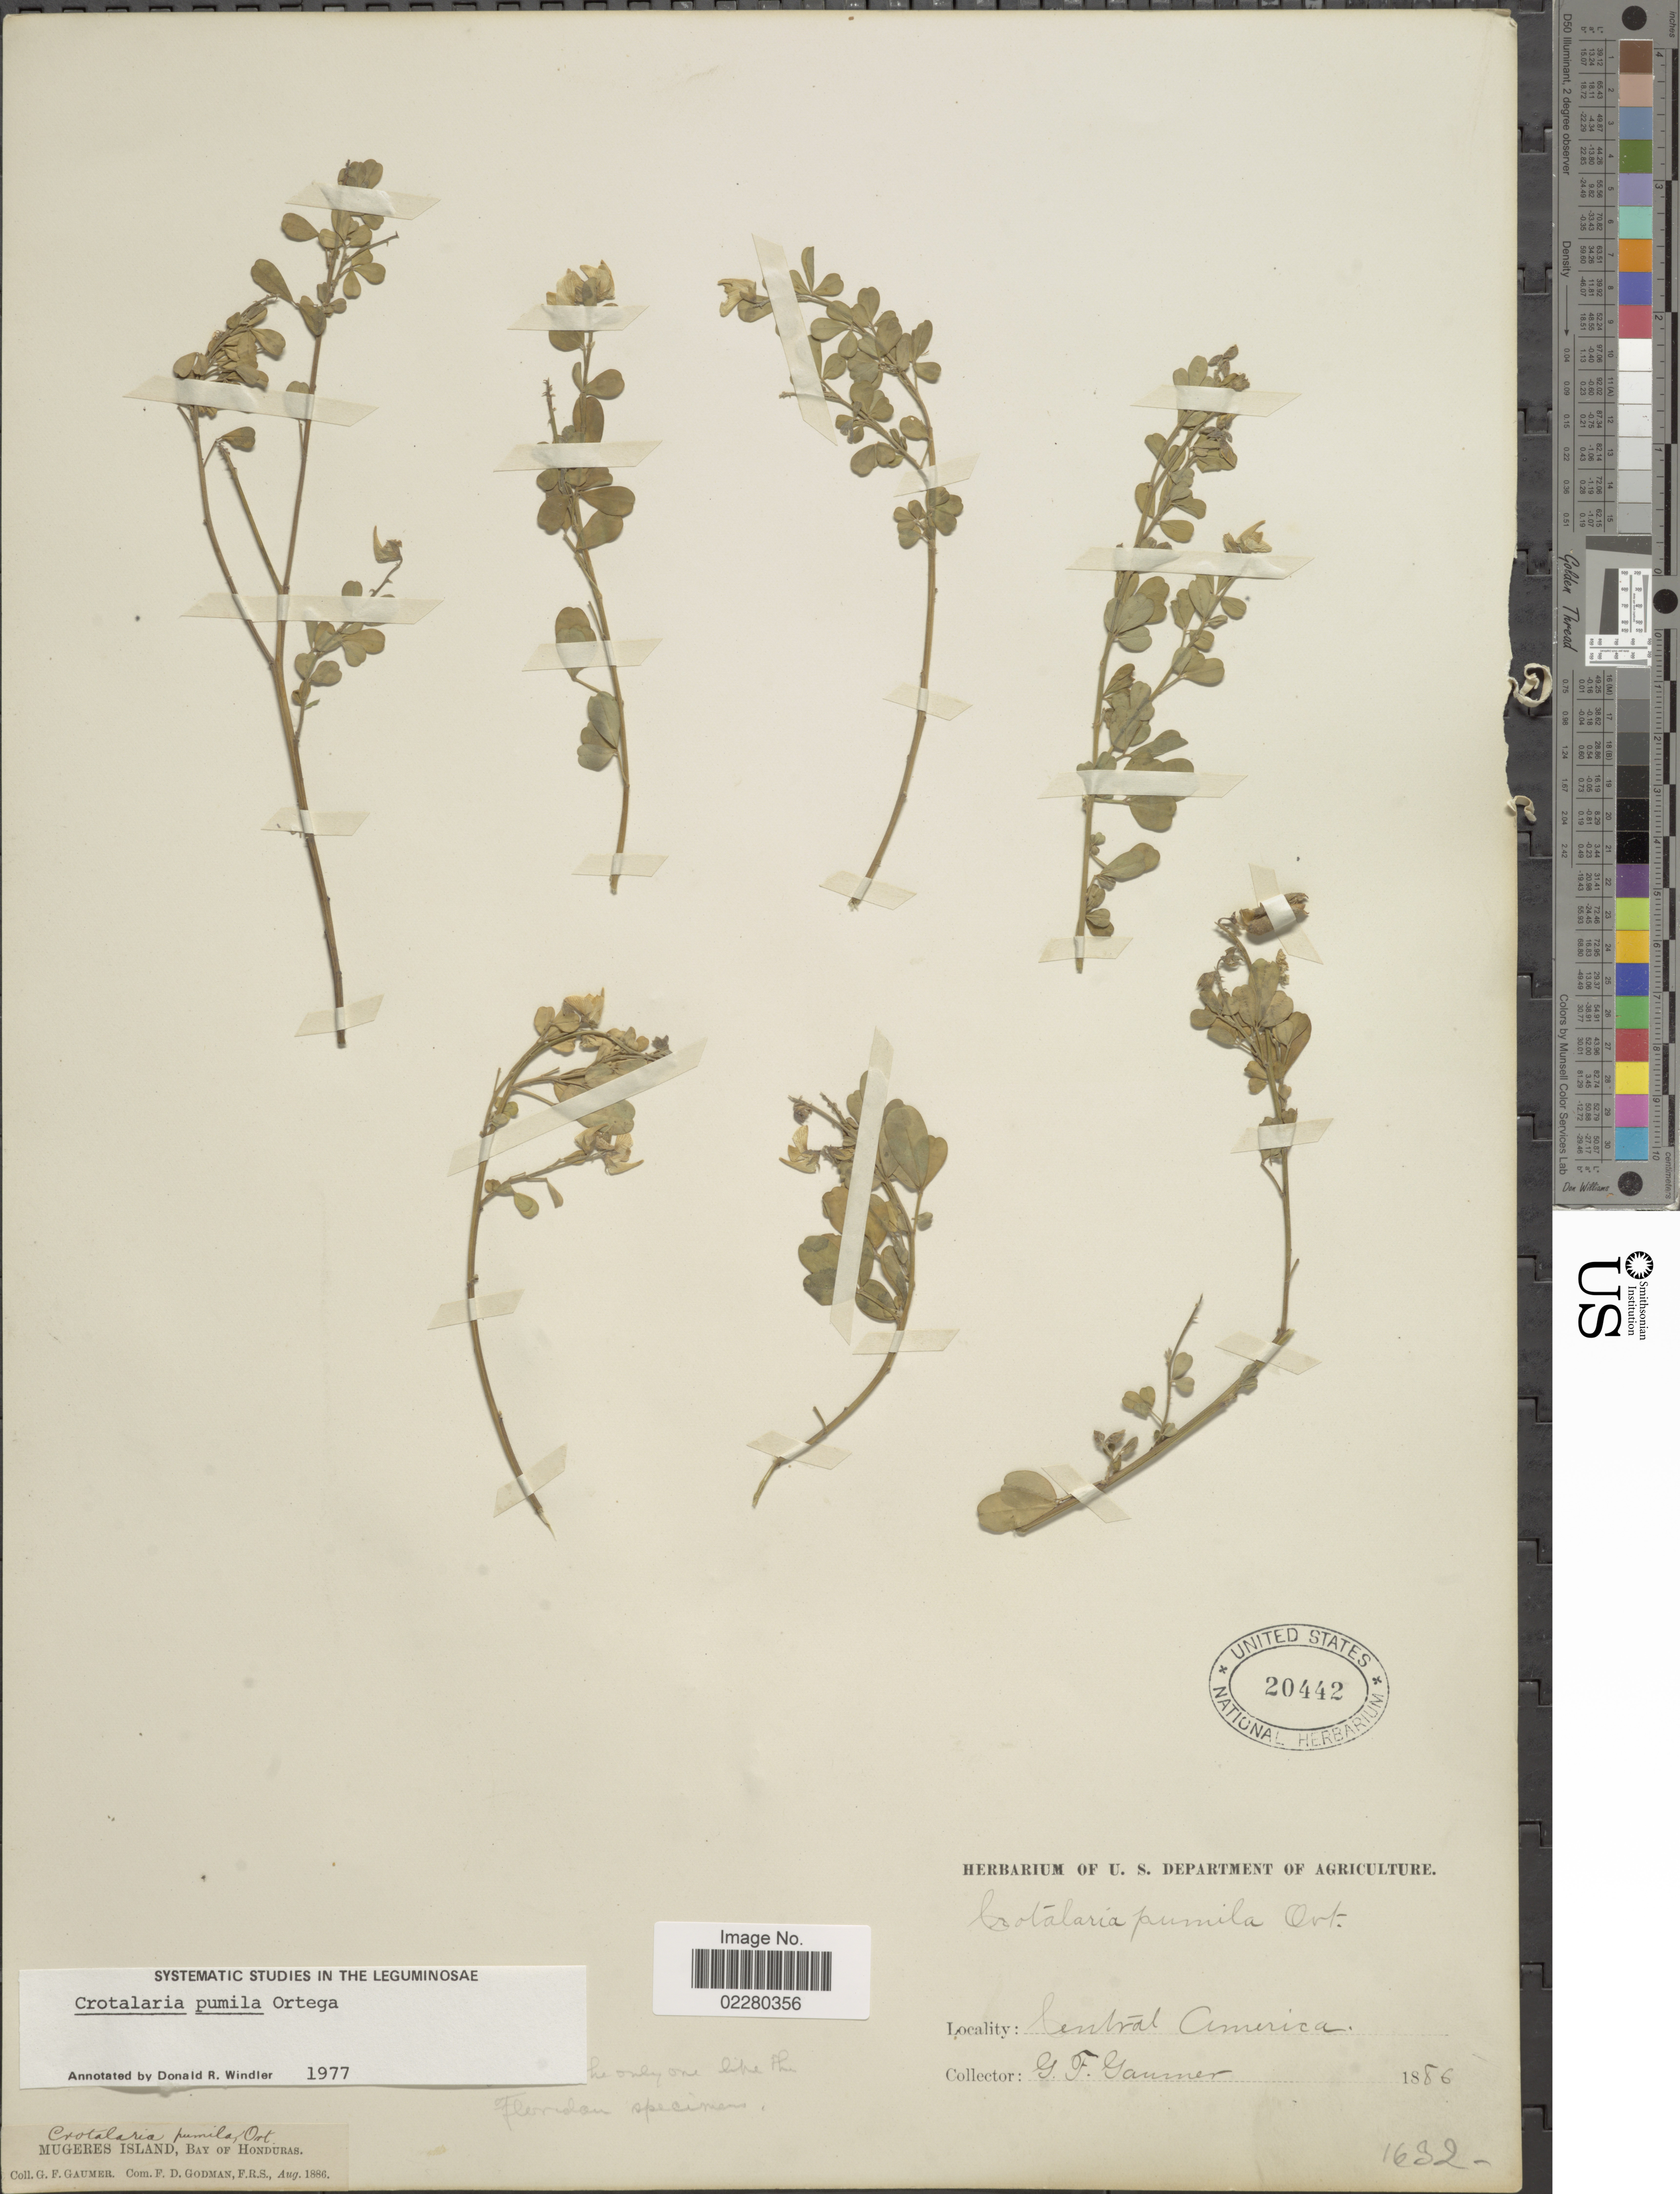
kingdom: Plantae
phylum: Tracheophyta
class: Magnoliopsida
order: Fabales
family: Fabaceae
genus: Crotalaria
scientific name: Crotalaria pumila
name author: Ortega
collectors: G. F. Gaumer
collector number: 1632 ?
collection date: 1886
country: Honduras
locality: Mugeres Island, Bay of Honduras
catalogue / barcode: US 20442